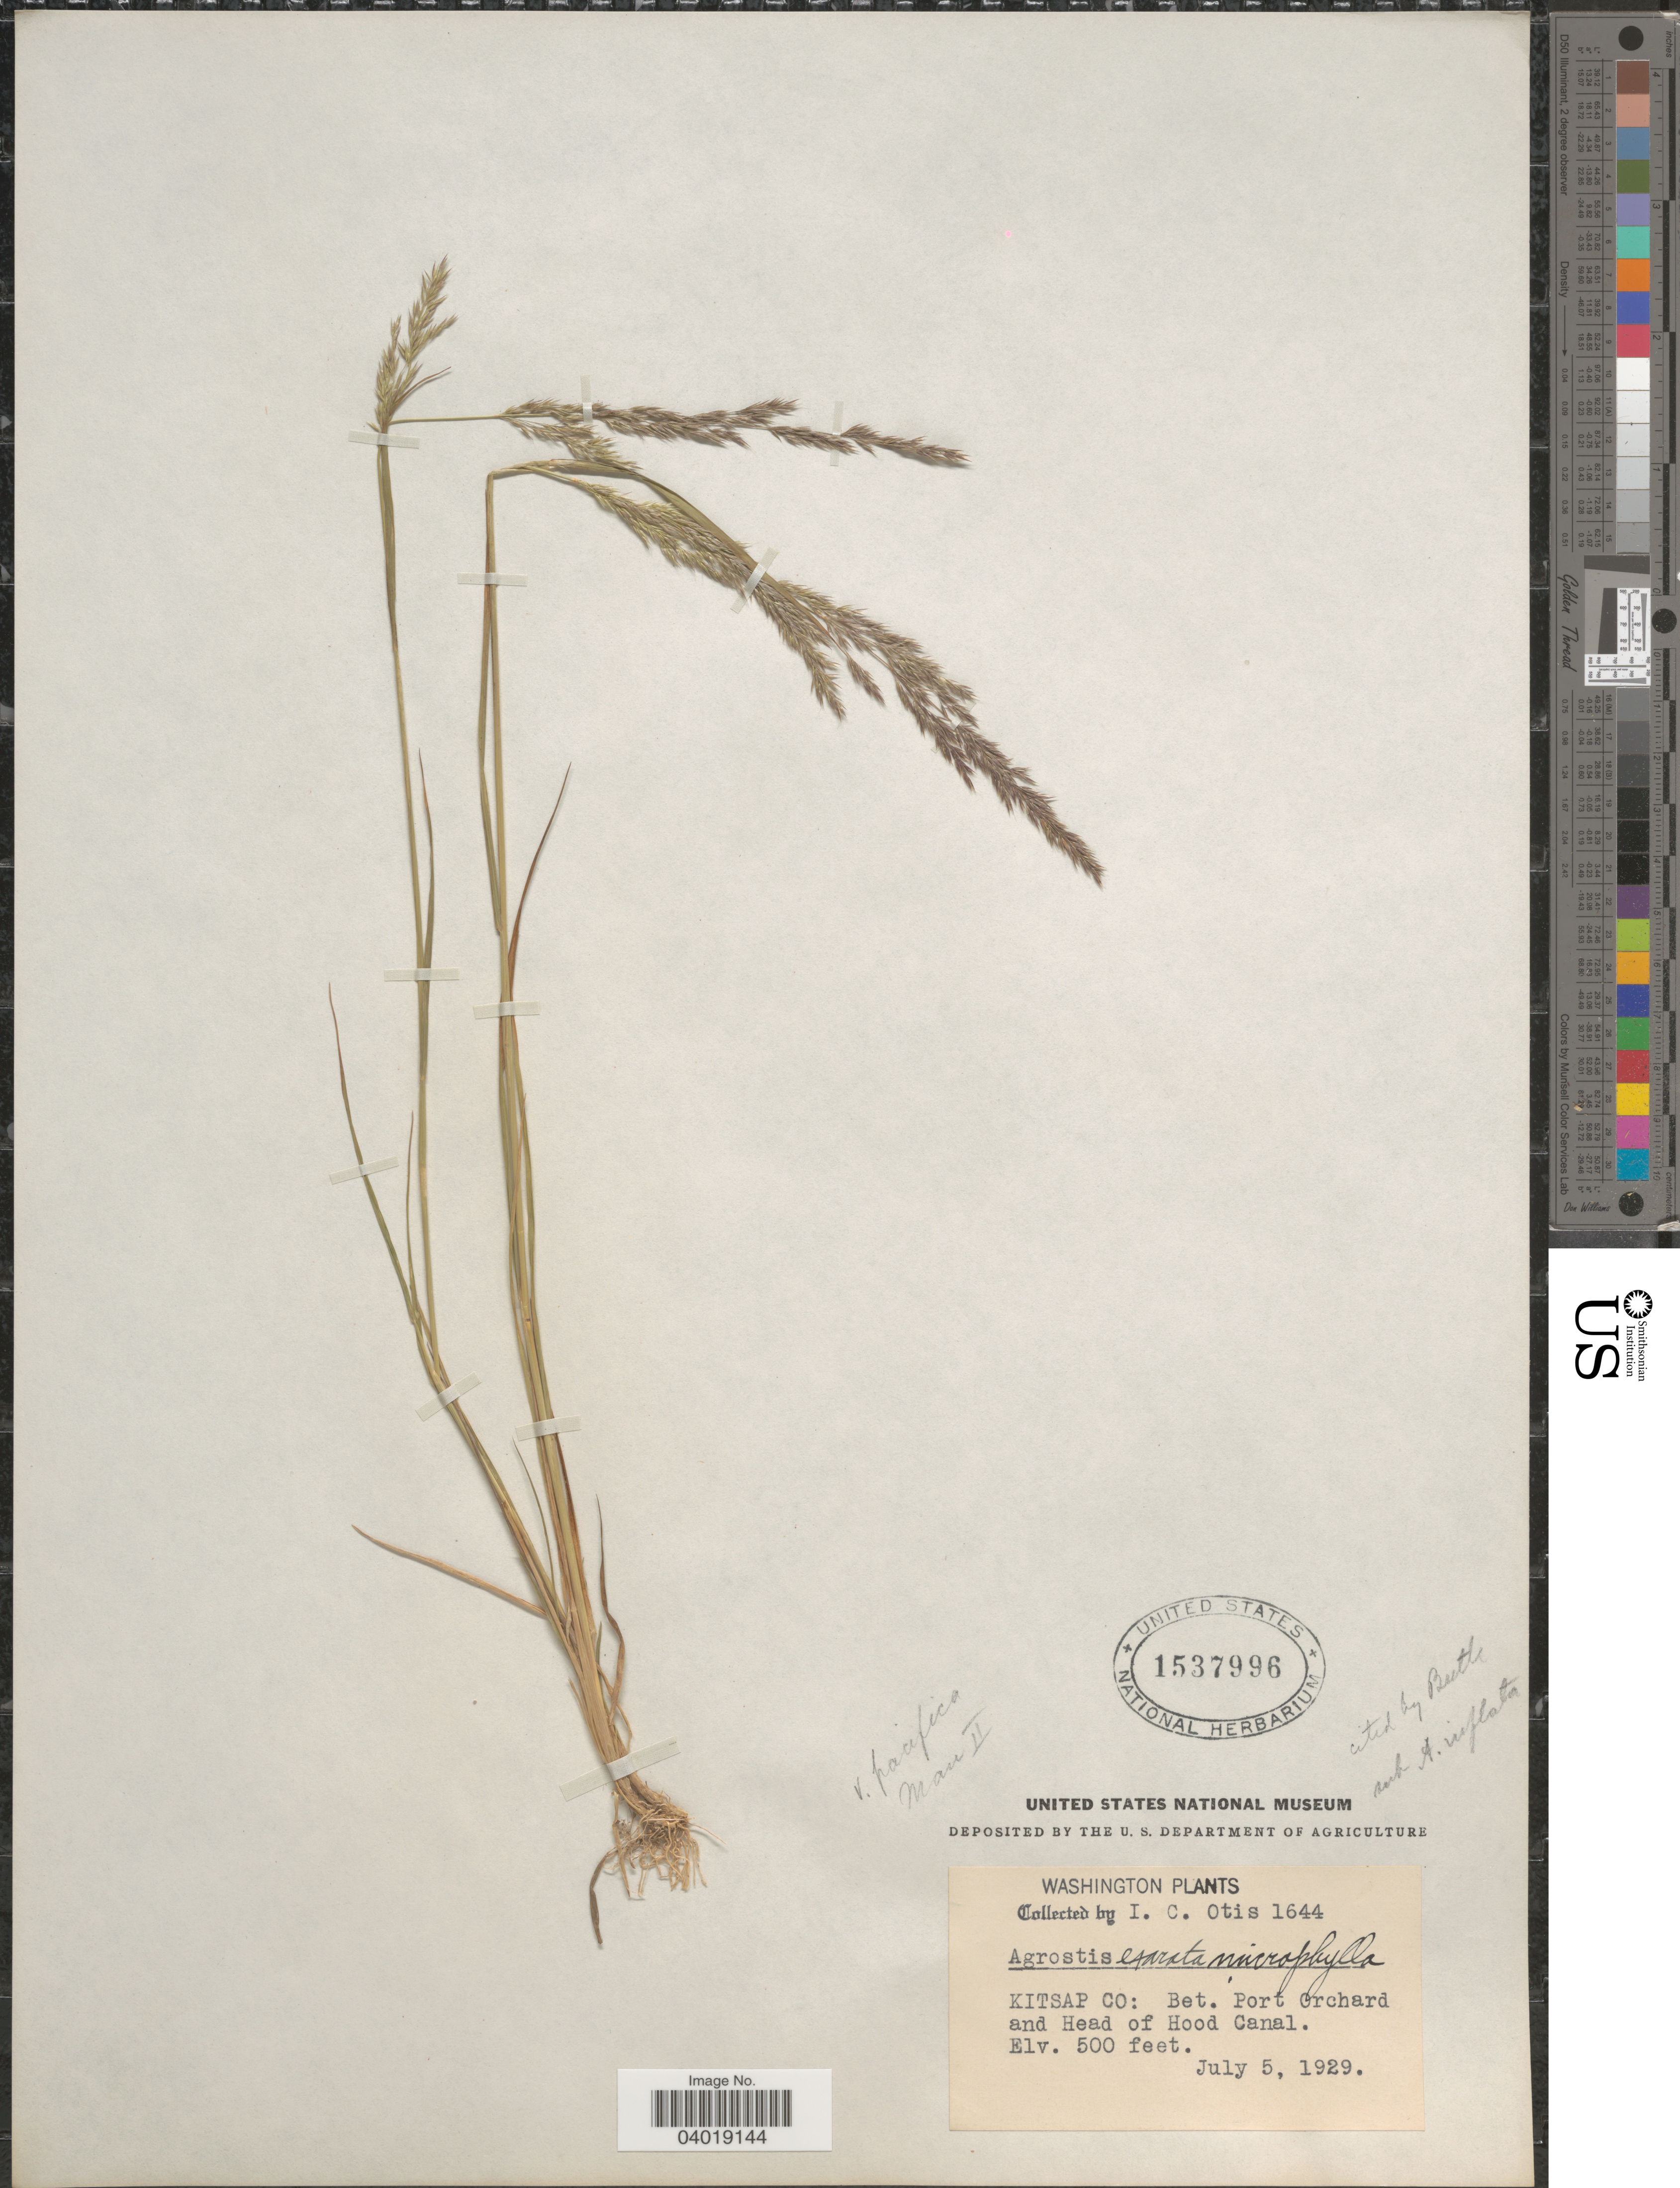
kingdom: Plantae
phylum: Tracheophyta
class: Liliopsida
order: Poales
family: Poaceae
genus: Agrostis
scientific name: Agrostis exarata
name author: Trin.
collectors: I. C. Otis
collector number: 1644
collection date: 1929-07-05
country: United States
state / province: Washington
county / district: Kitsap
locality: Kitsap Co: Bet. Port Orchard and Head of Hood Canal.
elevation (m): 152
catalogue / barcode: US 1537996